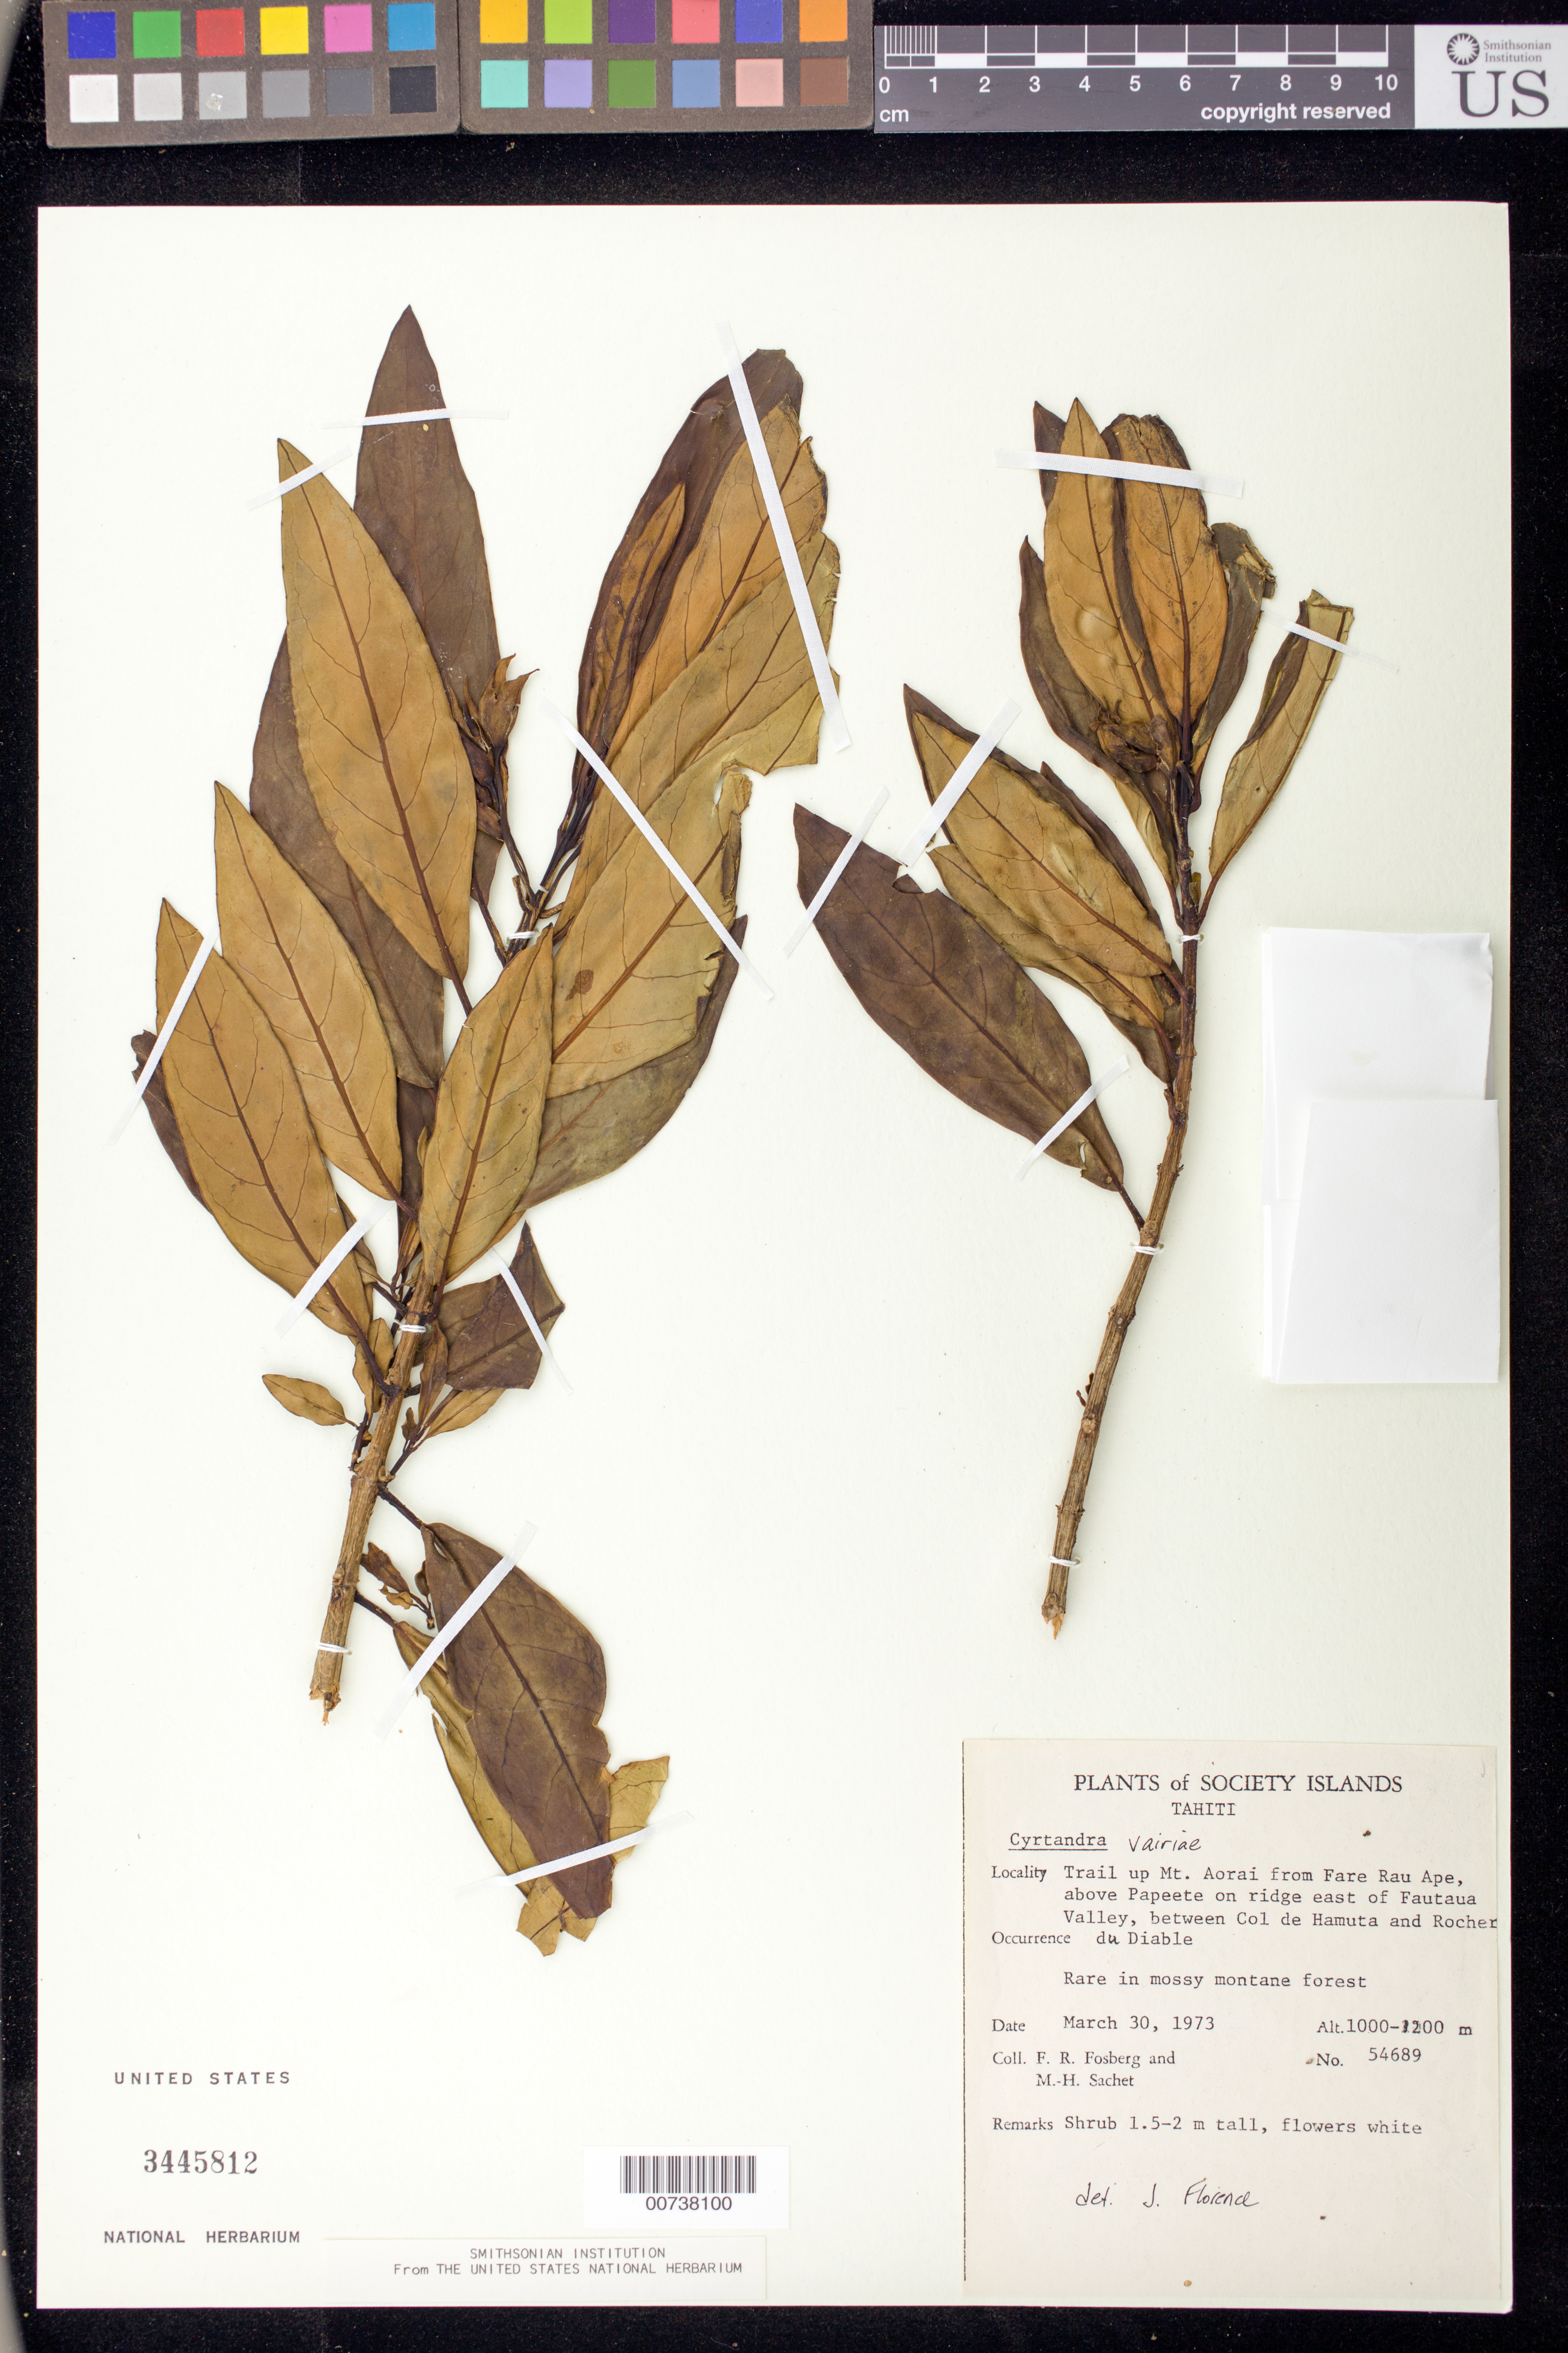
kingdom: Plantae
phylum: Tracheophyta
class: Magnoliopsida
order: Lamiales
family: Gesneriaceae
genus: Cyrtandra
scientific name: Cyrtandra vairiae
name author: Drake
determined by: Florence, J.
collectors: F. R. Fosberg & M.-H. Sachet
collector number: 54689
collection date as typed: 30 Mar 1973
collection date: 1973-03-30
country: French Polynesia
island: Tahiti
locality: Trail up Mt. Aorai from Fare Rau Ape, above Papeete on ridge east of Fautaua Valley, between Col de Hamuta and Rocher du Diable.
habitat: Rare in mossy montane forest.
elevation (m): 1000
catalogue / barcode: US 3445812